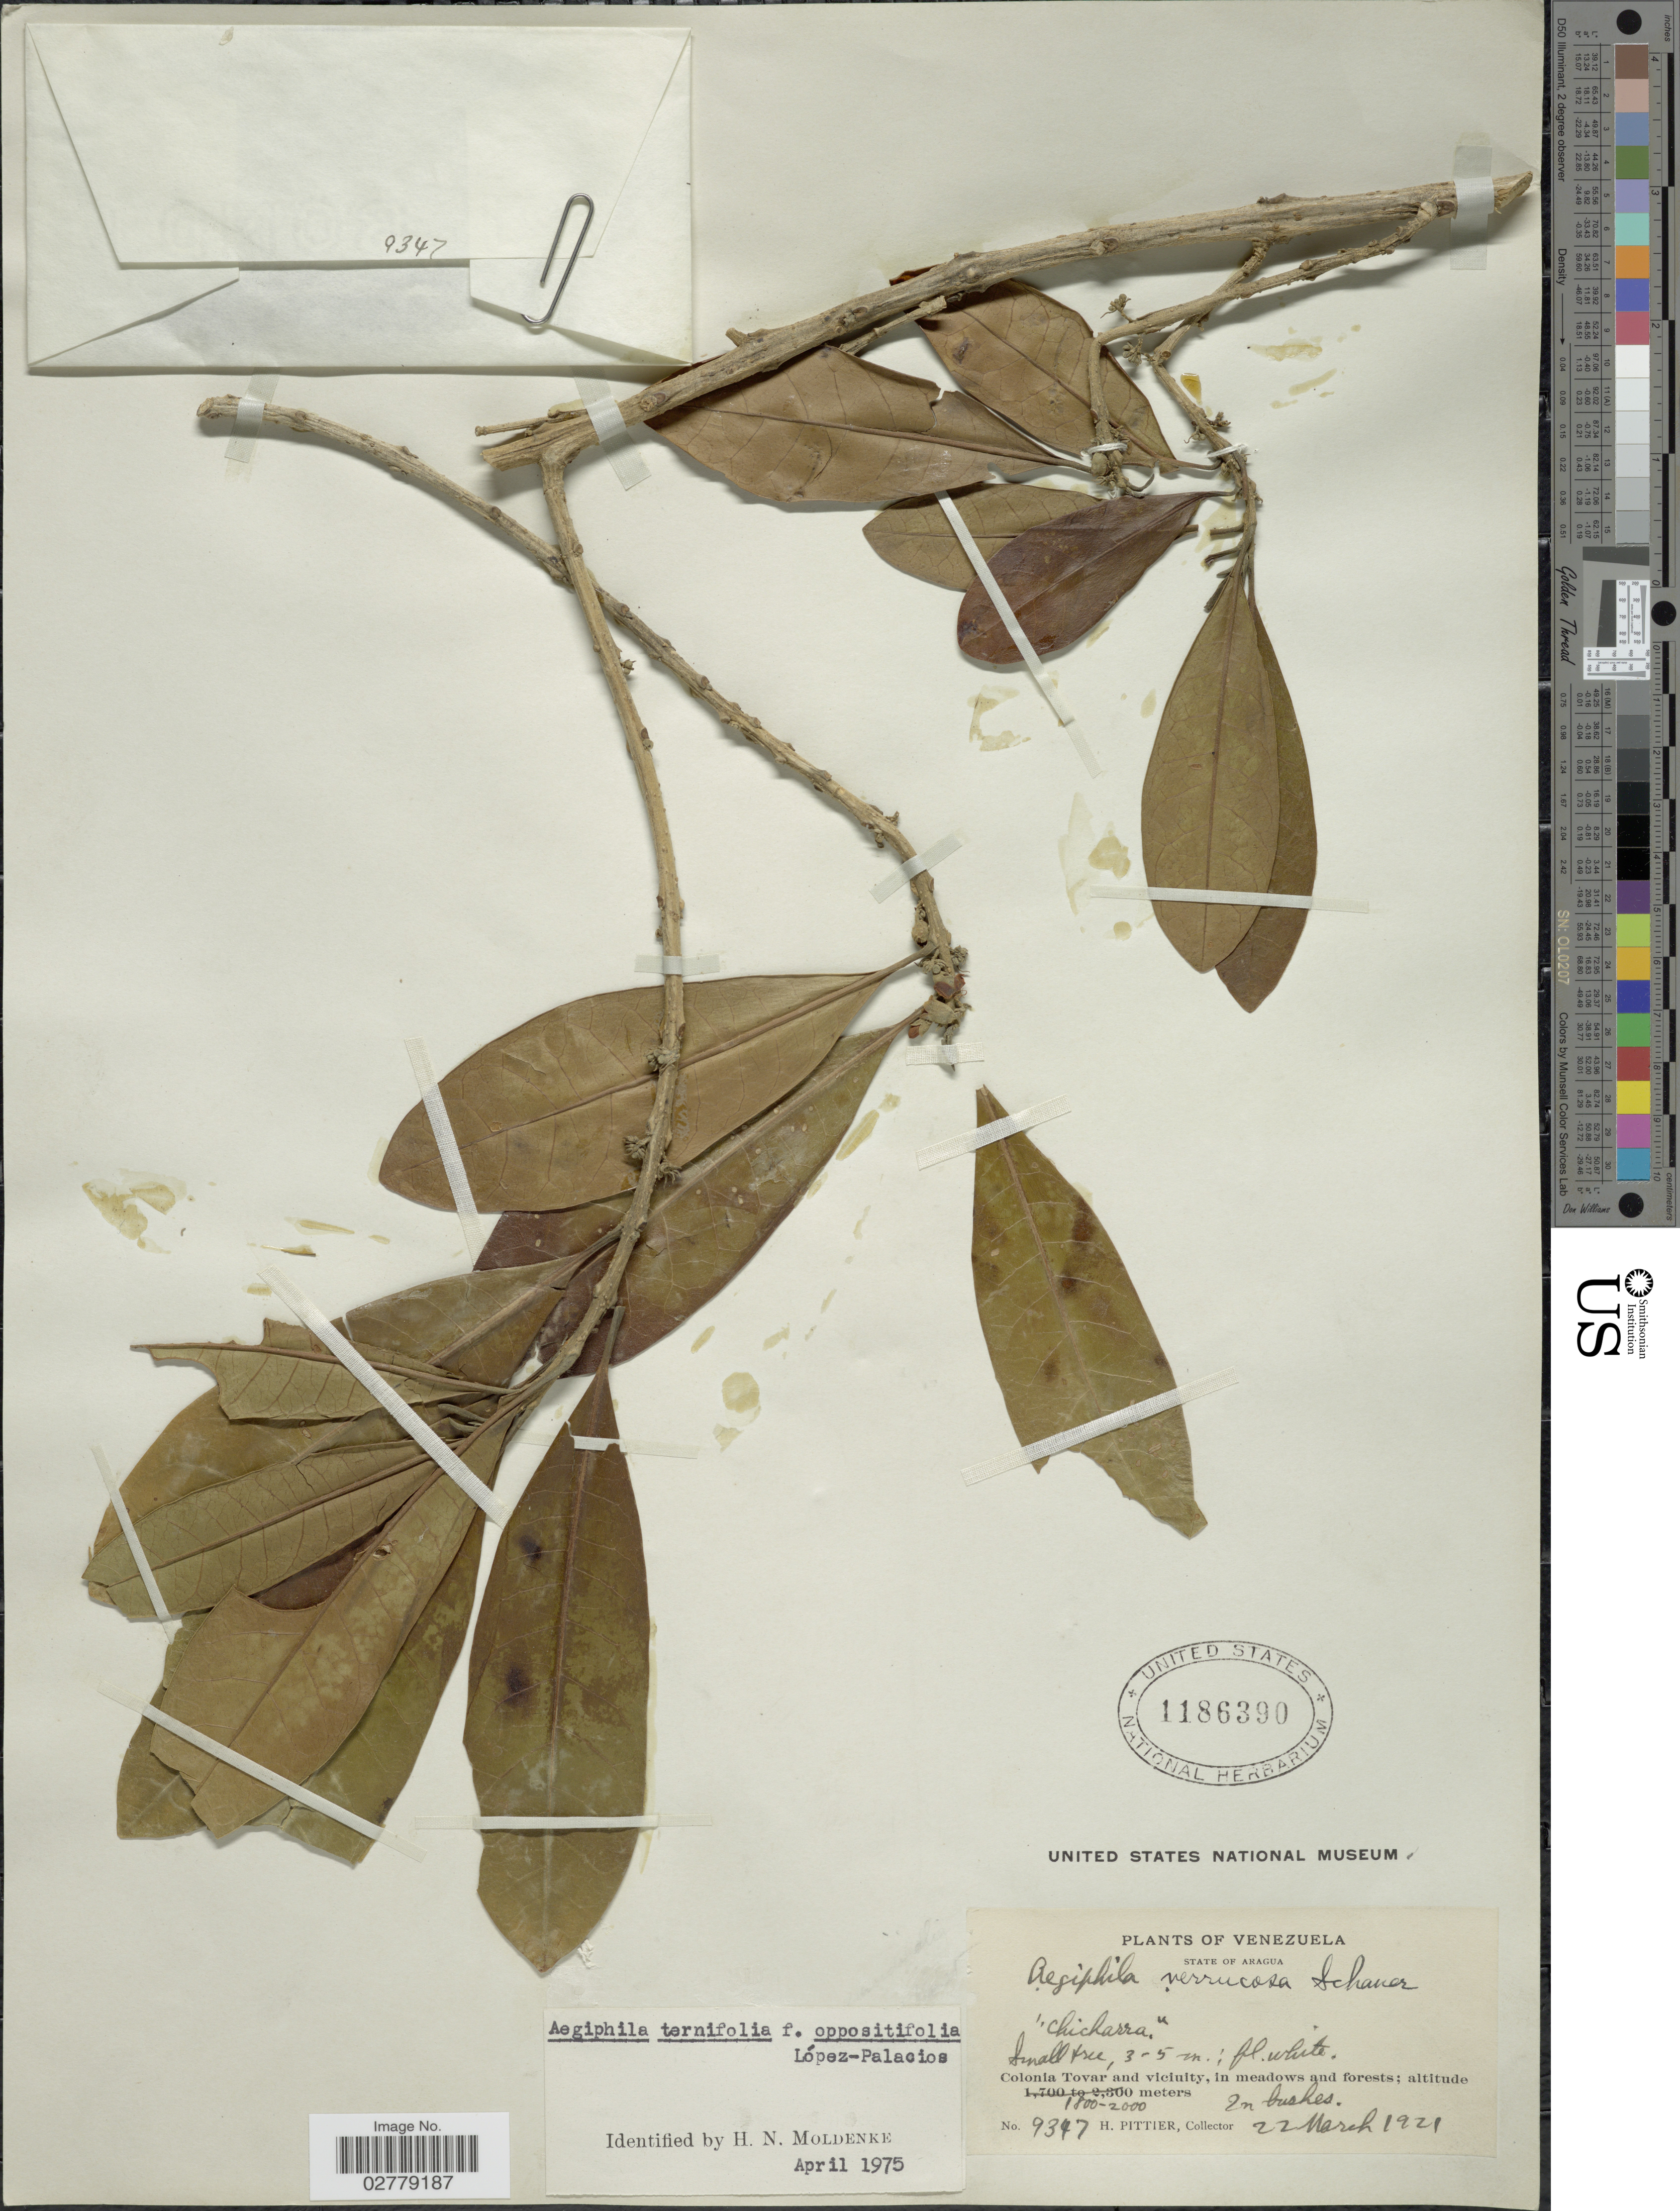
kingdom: Plantae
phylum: Tracheophyta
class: Magnoliopsida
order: Lamiales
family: Lamiaceae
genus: Aegiphila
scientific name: Aegiphila ternifolia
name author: (Kunth) Moldenke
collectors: H. F. Pittier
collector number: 9347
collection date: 1921-03-22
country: Venezuela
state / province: Aragua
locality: Colonia Tovar and vicinity, in meadows and forests.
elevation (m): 1800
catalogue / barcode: US 1186390